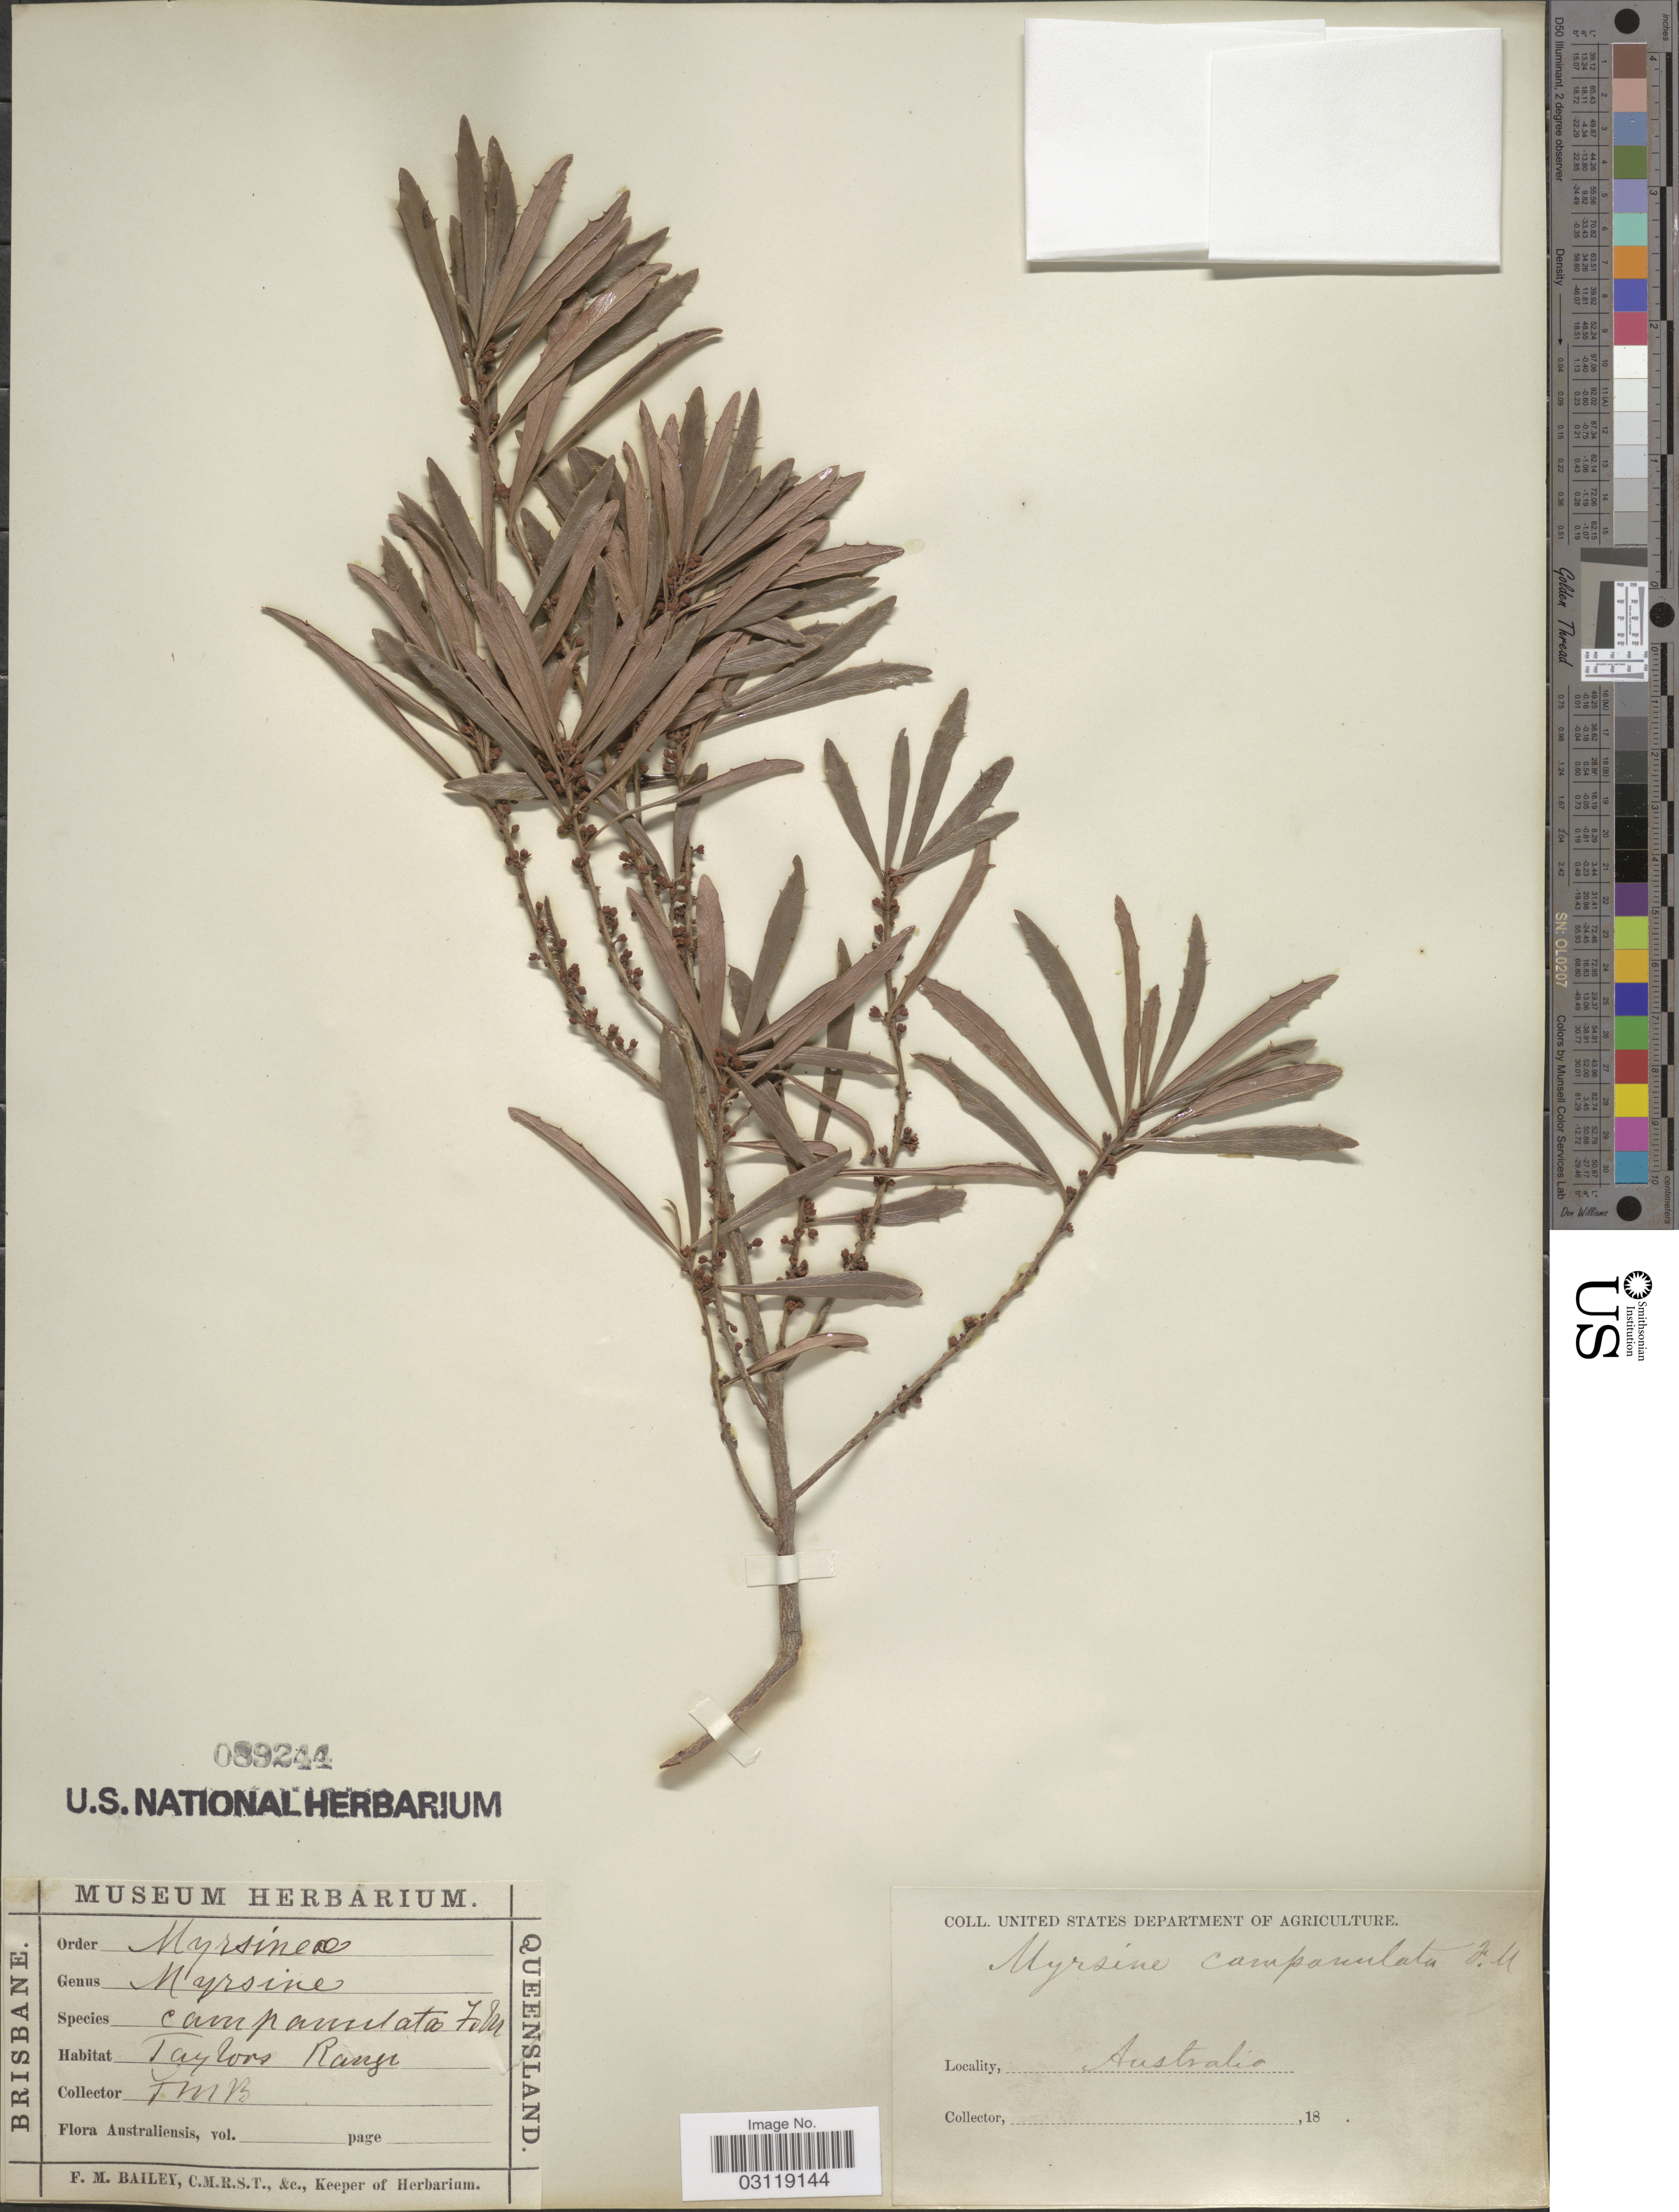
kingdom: Plantae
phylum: Tracheophyta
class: Magnoliopsida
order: Ericales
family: Primulaceae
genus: Rapanea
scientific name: Rapanea campanulata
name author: (F. Muell.) Mez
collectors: F. M. Bailey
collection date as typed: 18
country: Australia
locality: Taylors Range.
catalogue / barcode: US 89244